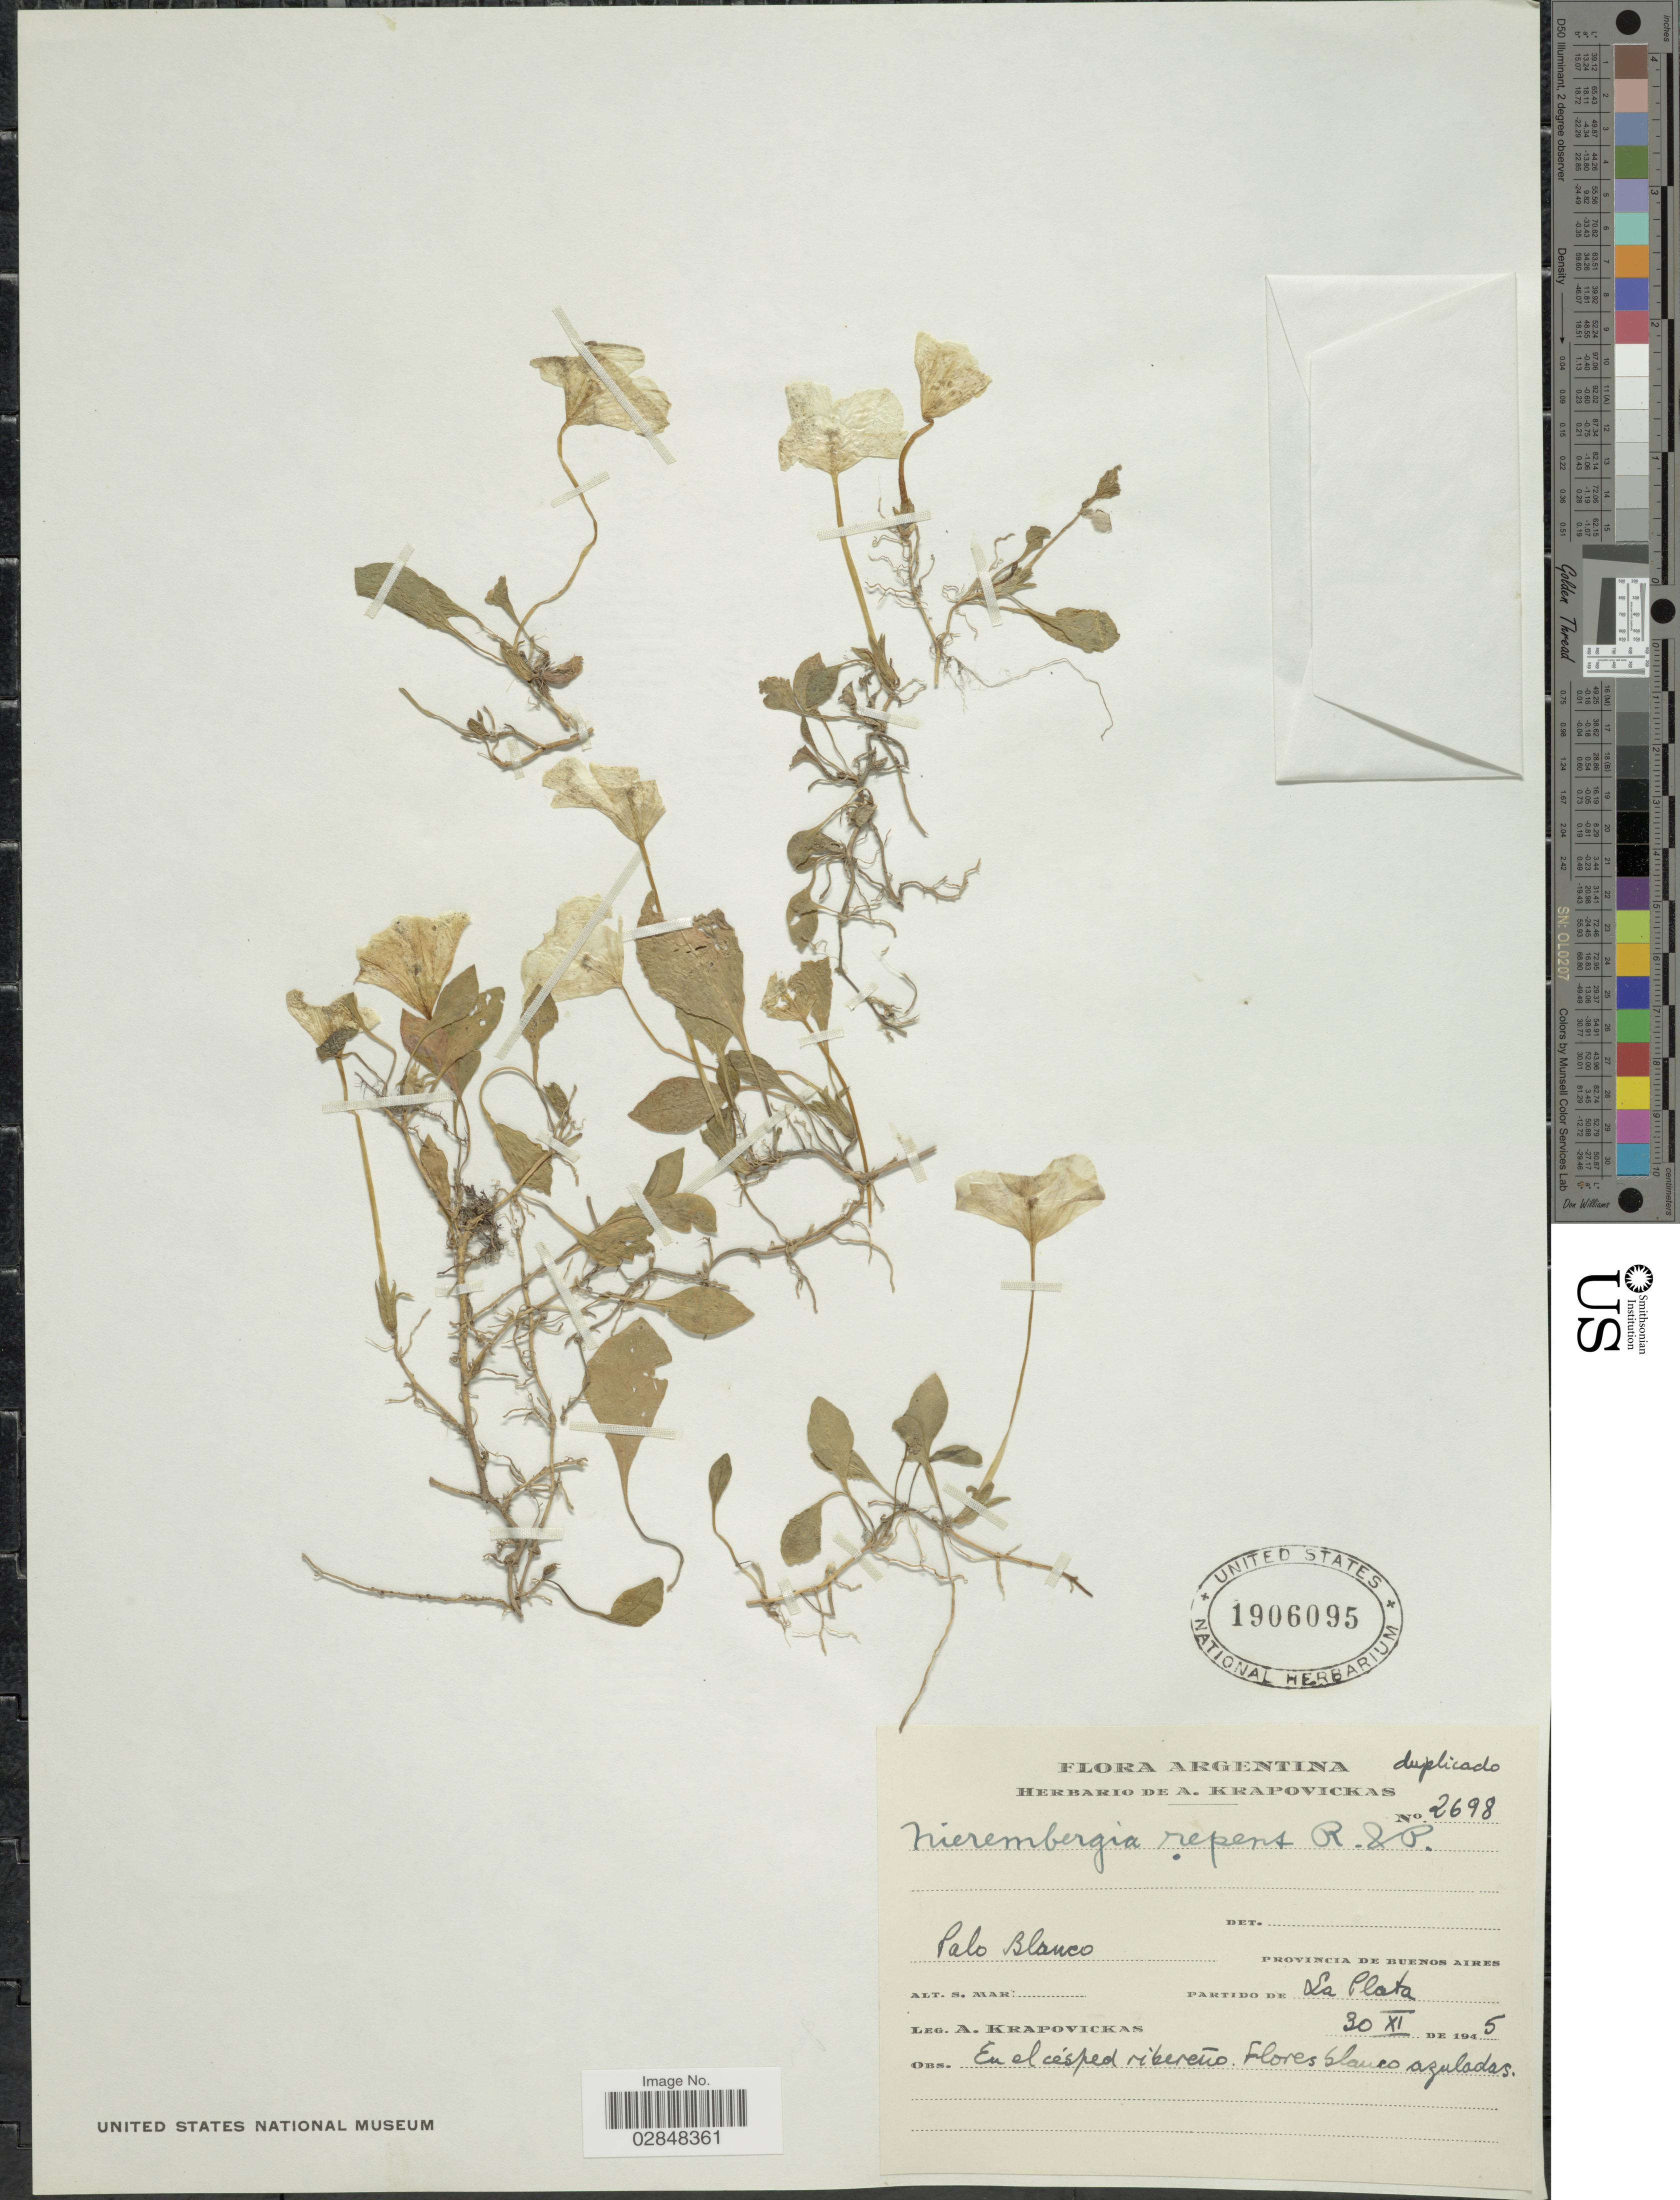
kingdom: Plantae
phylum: Tracheophyta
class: Magnoliopsida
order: Solanales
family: Solanaceae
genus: Nierembergia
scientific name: Nierembergia repens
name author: Ruiz & Pav.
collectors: A. Krapovickas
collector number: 2698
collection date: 1945-11-30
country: Argentina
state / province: Buenos Aires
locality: Palo Blanco. Partido de La Plata.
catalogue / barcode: US 1906095